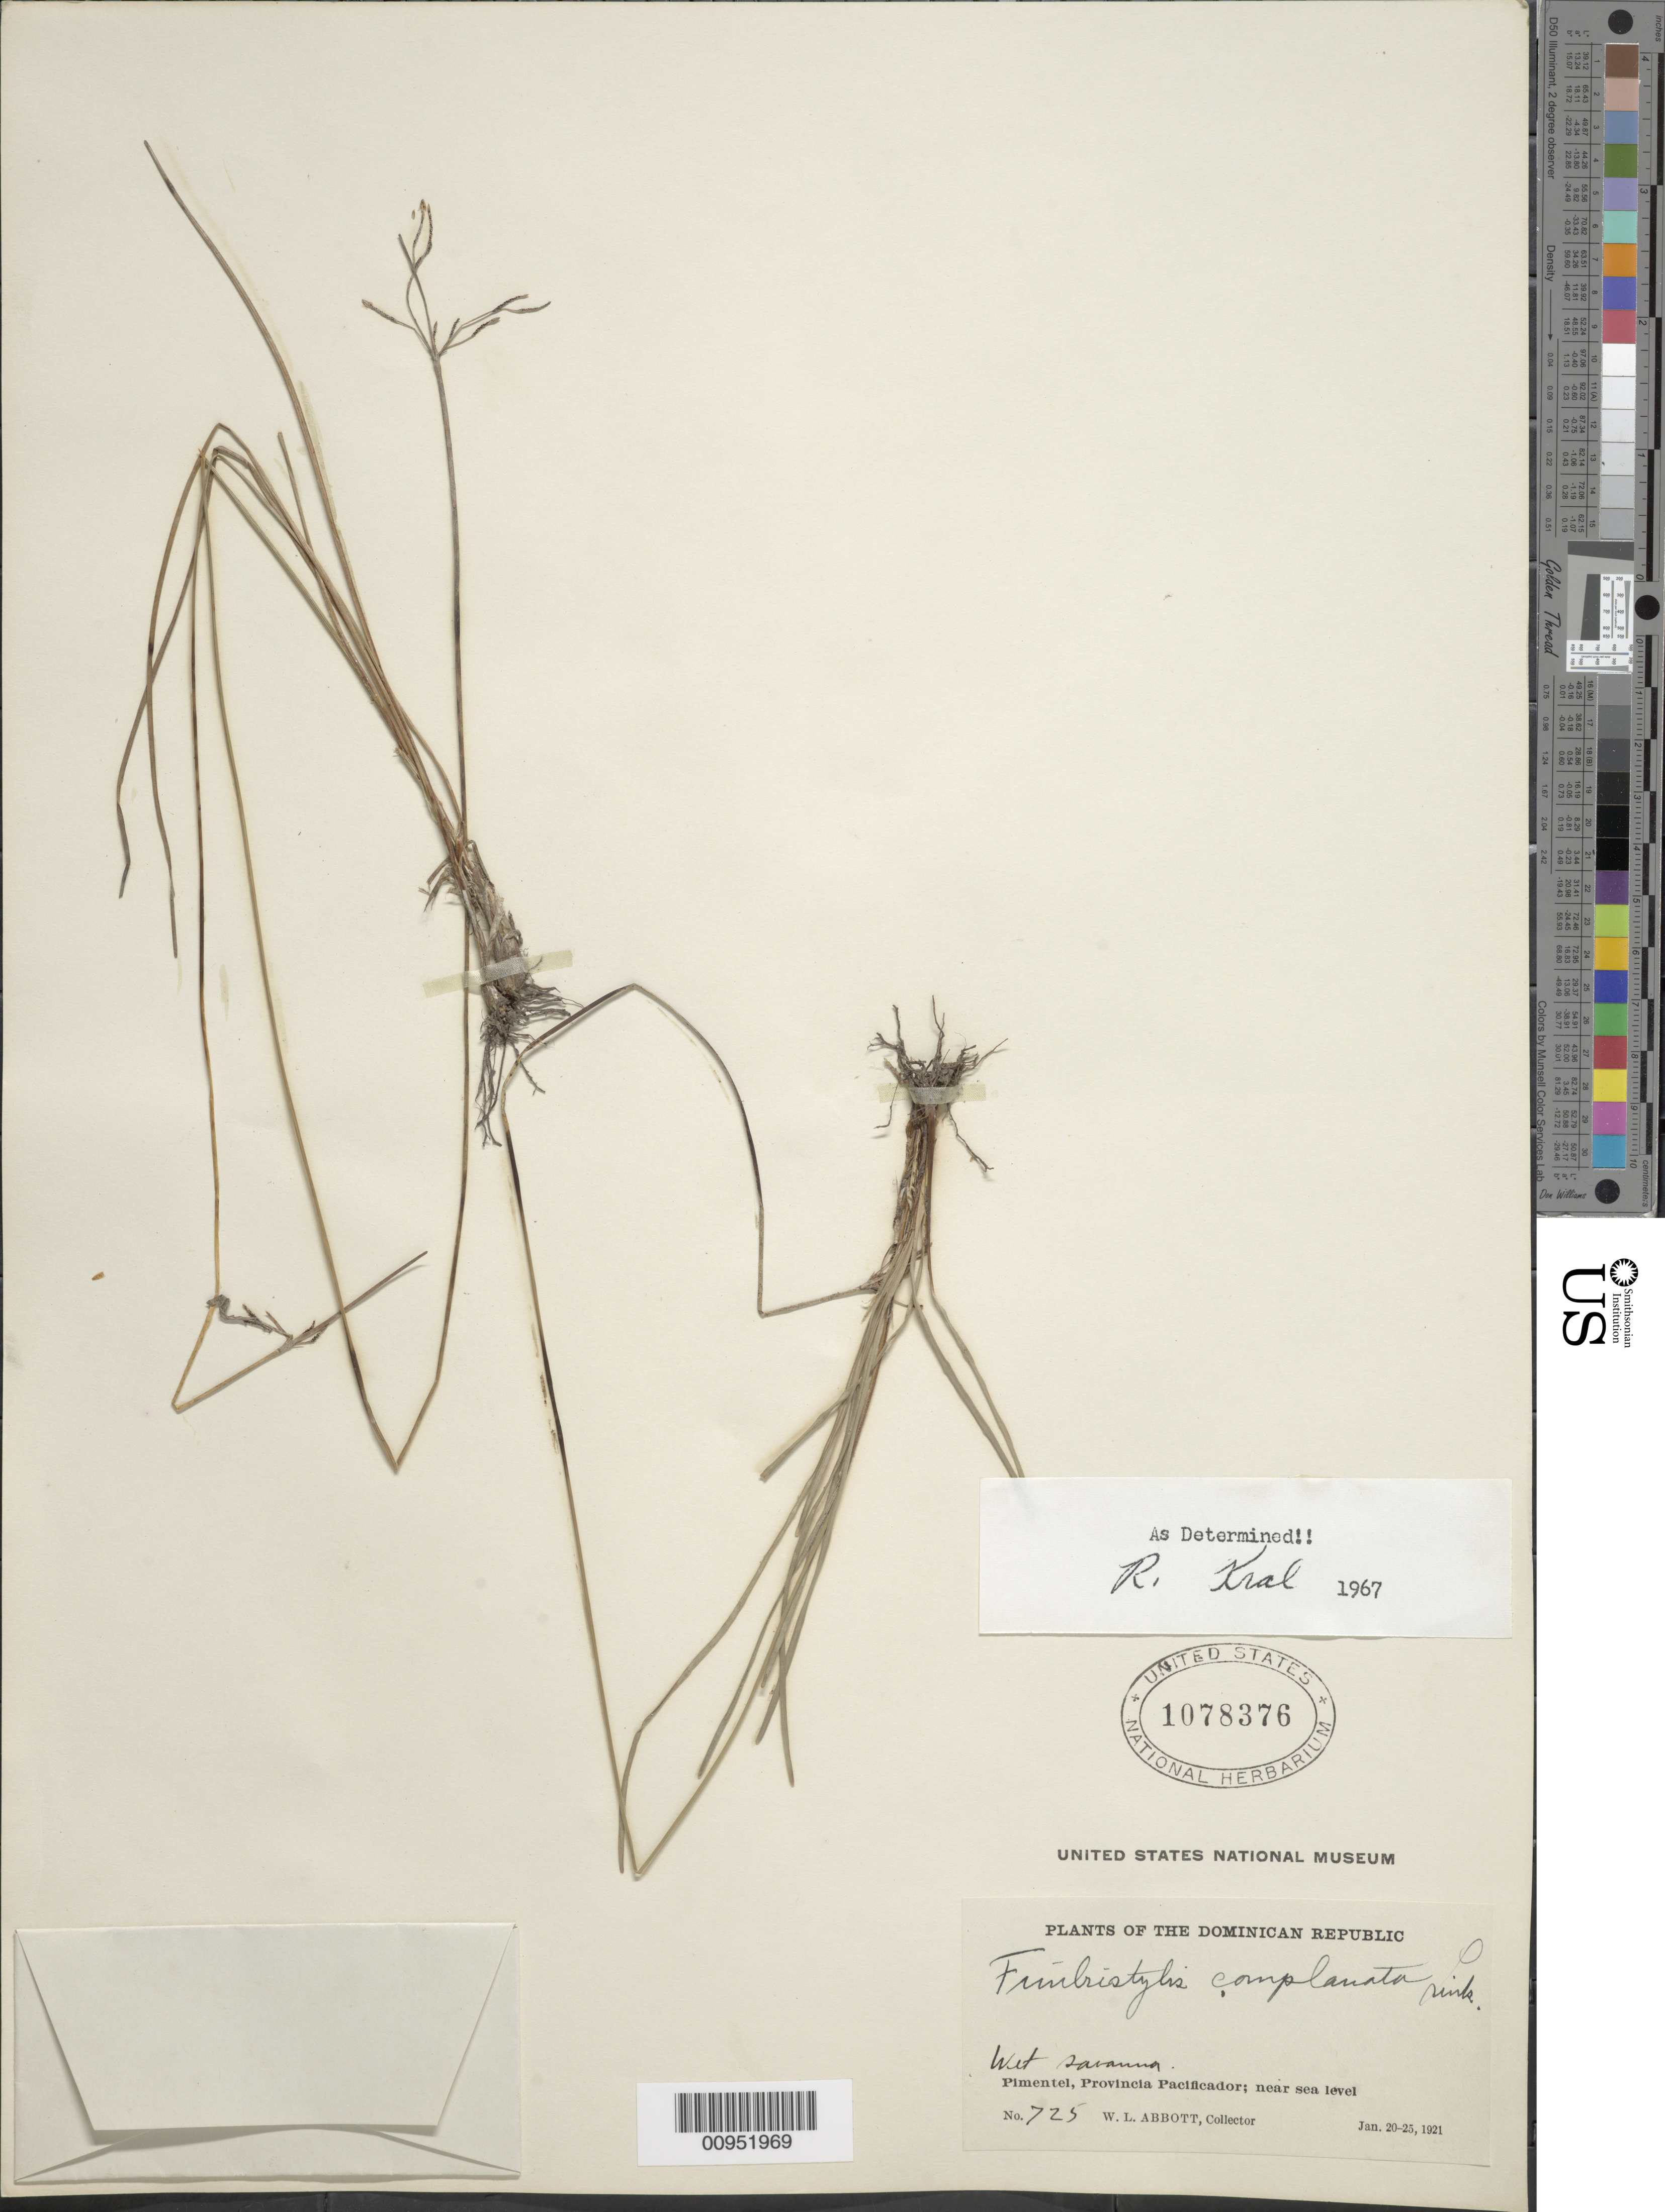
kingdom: Plantae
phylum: Tracheophyta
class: Liliopsida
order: Poales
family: Cyperaceae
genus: Fimbristylis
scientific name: Fimbristylis complanata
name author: (Retz.) Link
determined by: Kral, Robert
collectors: W. L. Abbott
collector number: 725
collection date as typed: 20 Jan 1921 to 25 Jan 1921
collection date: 1921-01-20/1921-01-25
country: Dominican Republic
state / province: Duarte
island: Hispaniola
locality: Pimentel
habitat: Wet savanna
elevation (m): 0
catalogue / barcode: US 1078376